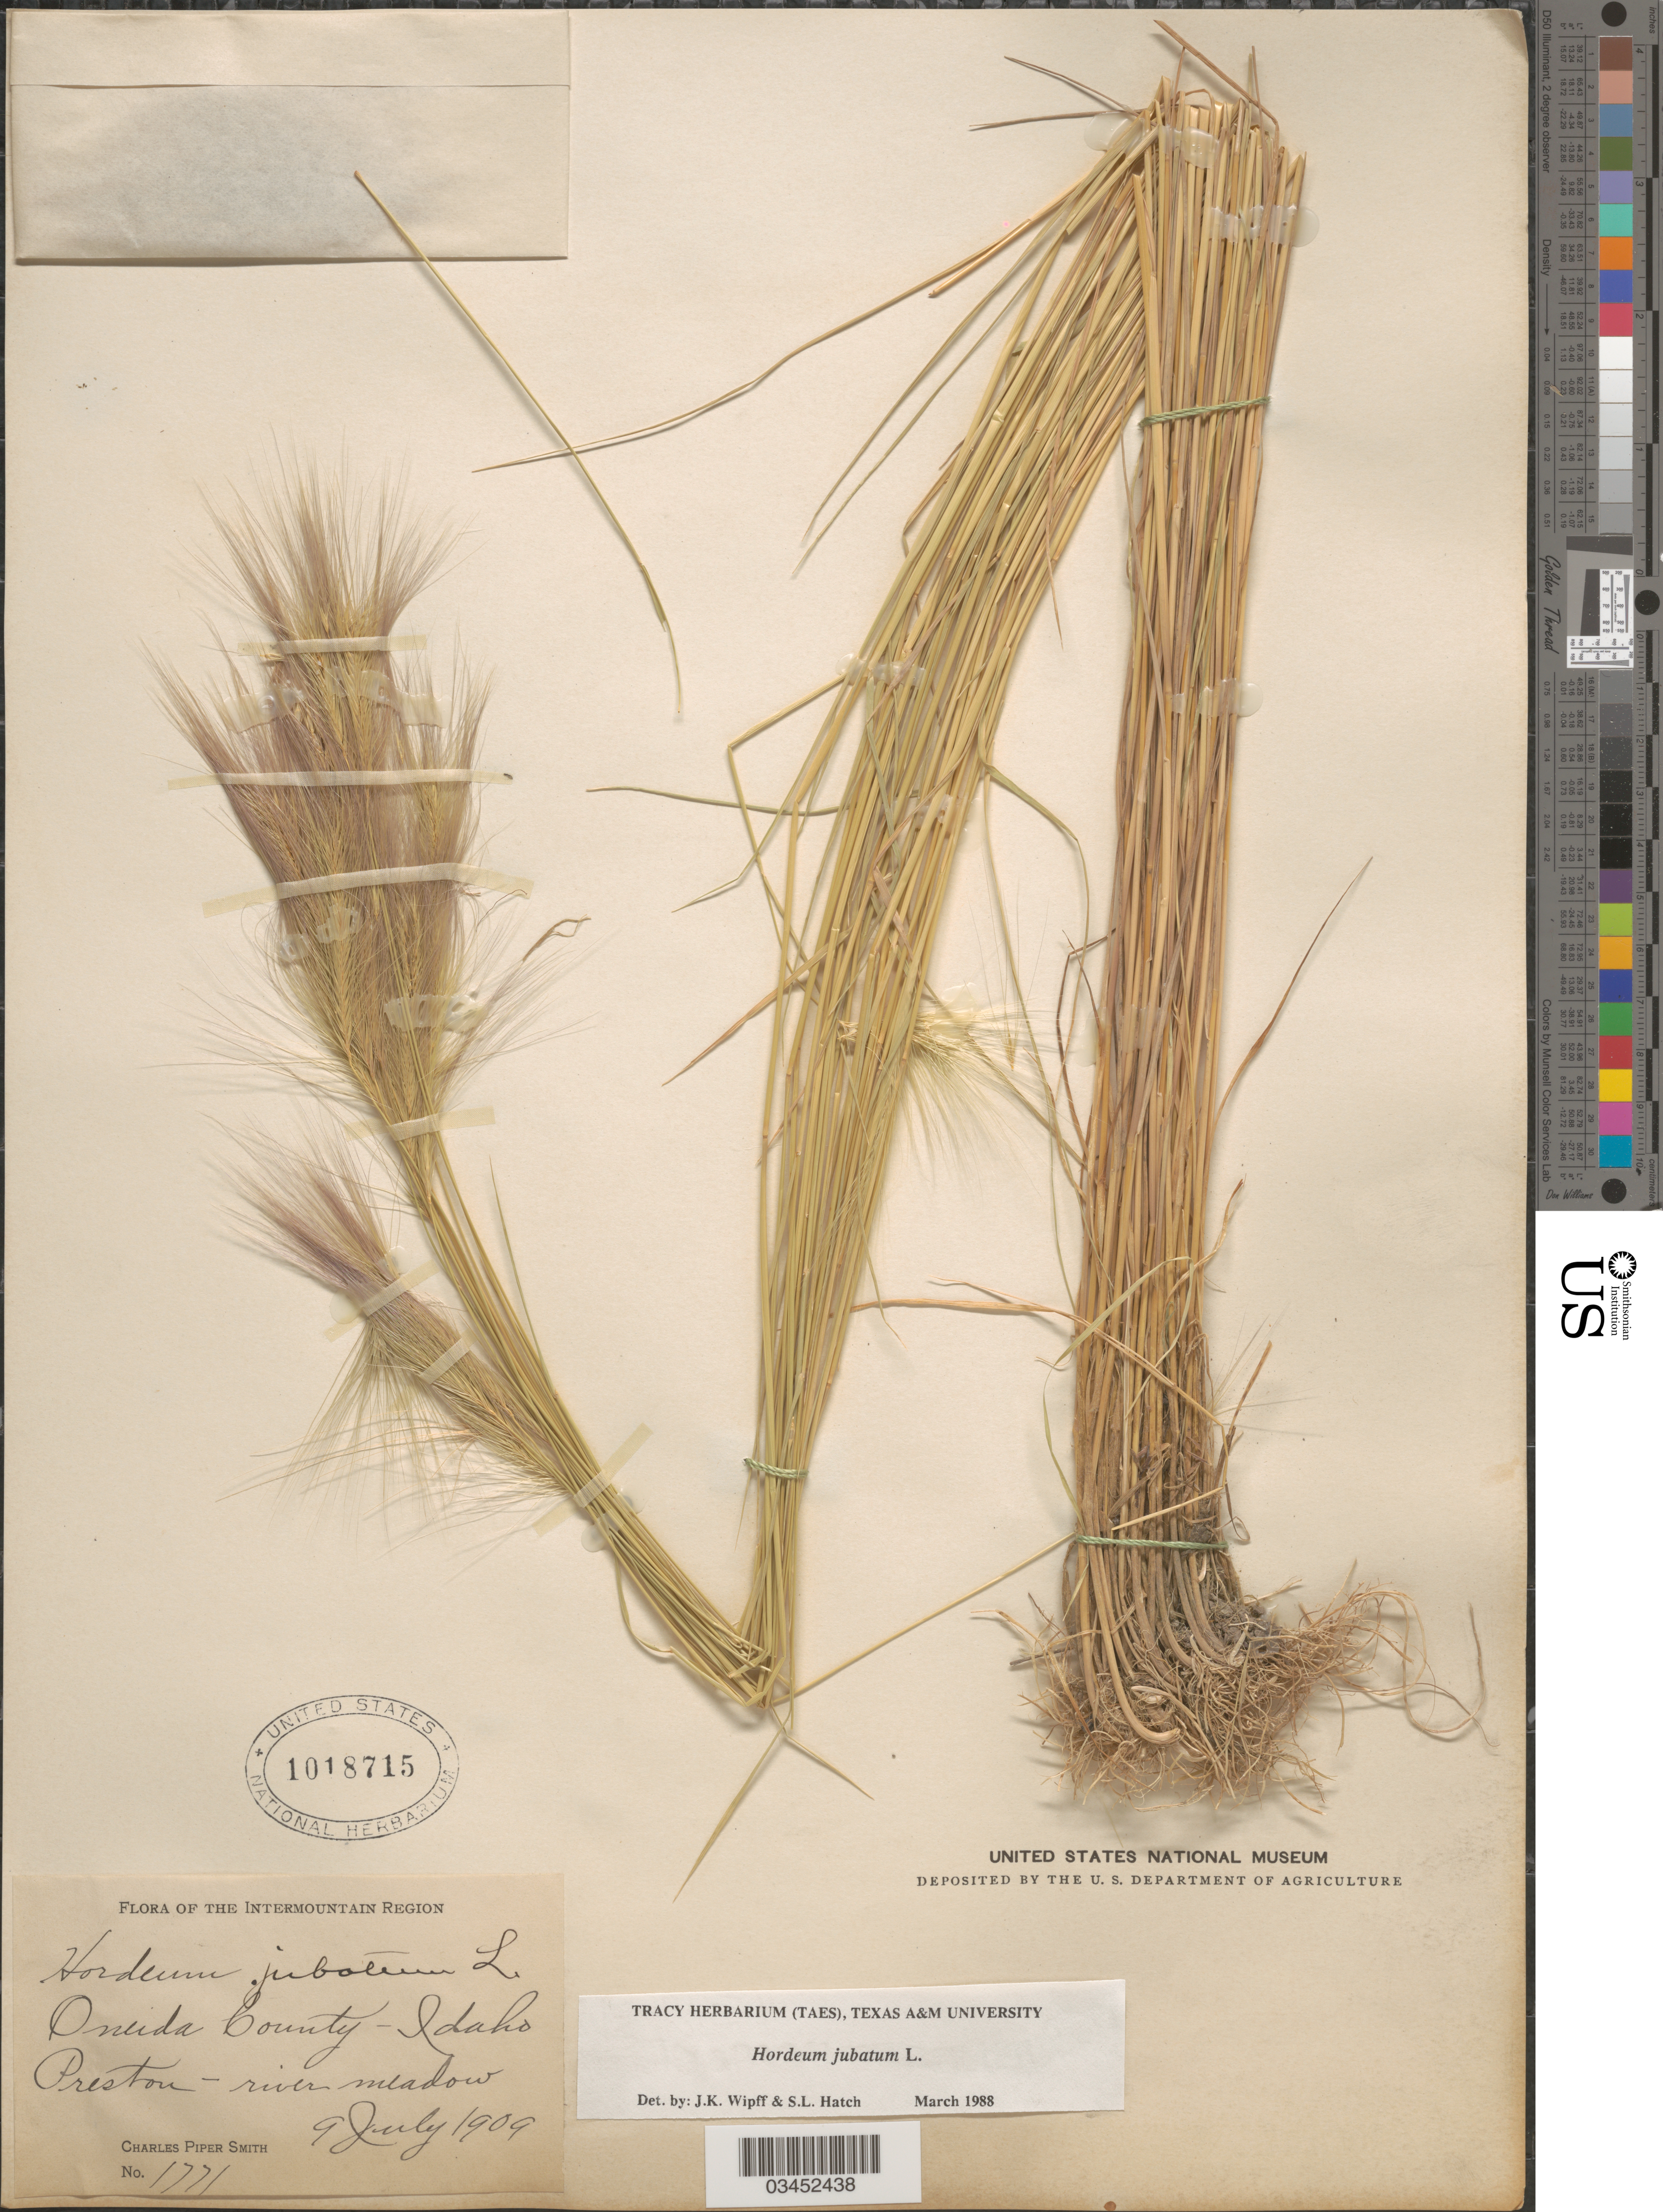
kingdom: Plantae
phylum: Tracheophyta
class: Liliopsida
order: Poales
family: Poaceae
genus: Hordeum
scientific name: Hordeum jubatum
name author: L.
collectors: C. P. Smith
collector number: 1771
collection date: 1909-07-09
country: United States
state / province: Idaho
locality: Intermountain Region. Oneida County. Preston - river meadow.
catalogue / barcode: US 1018715